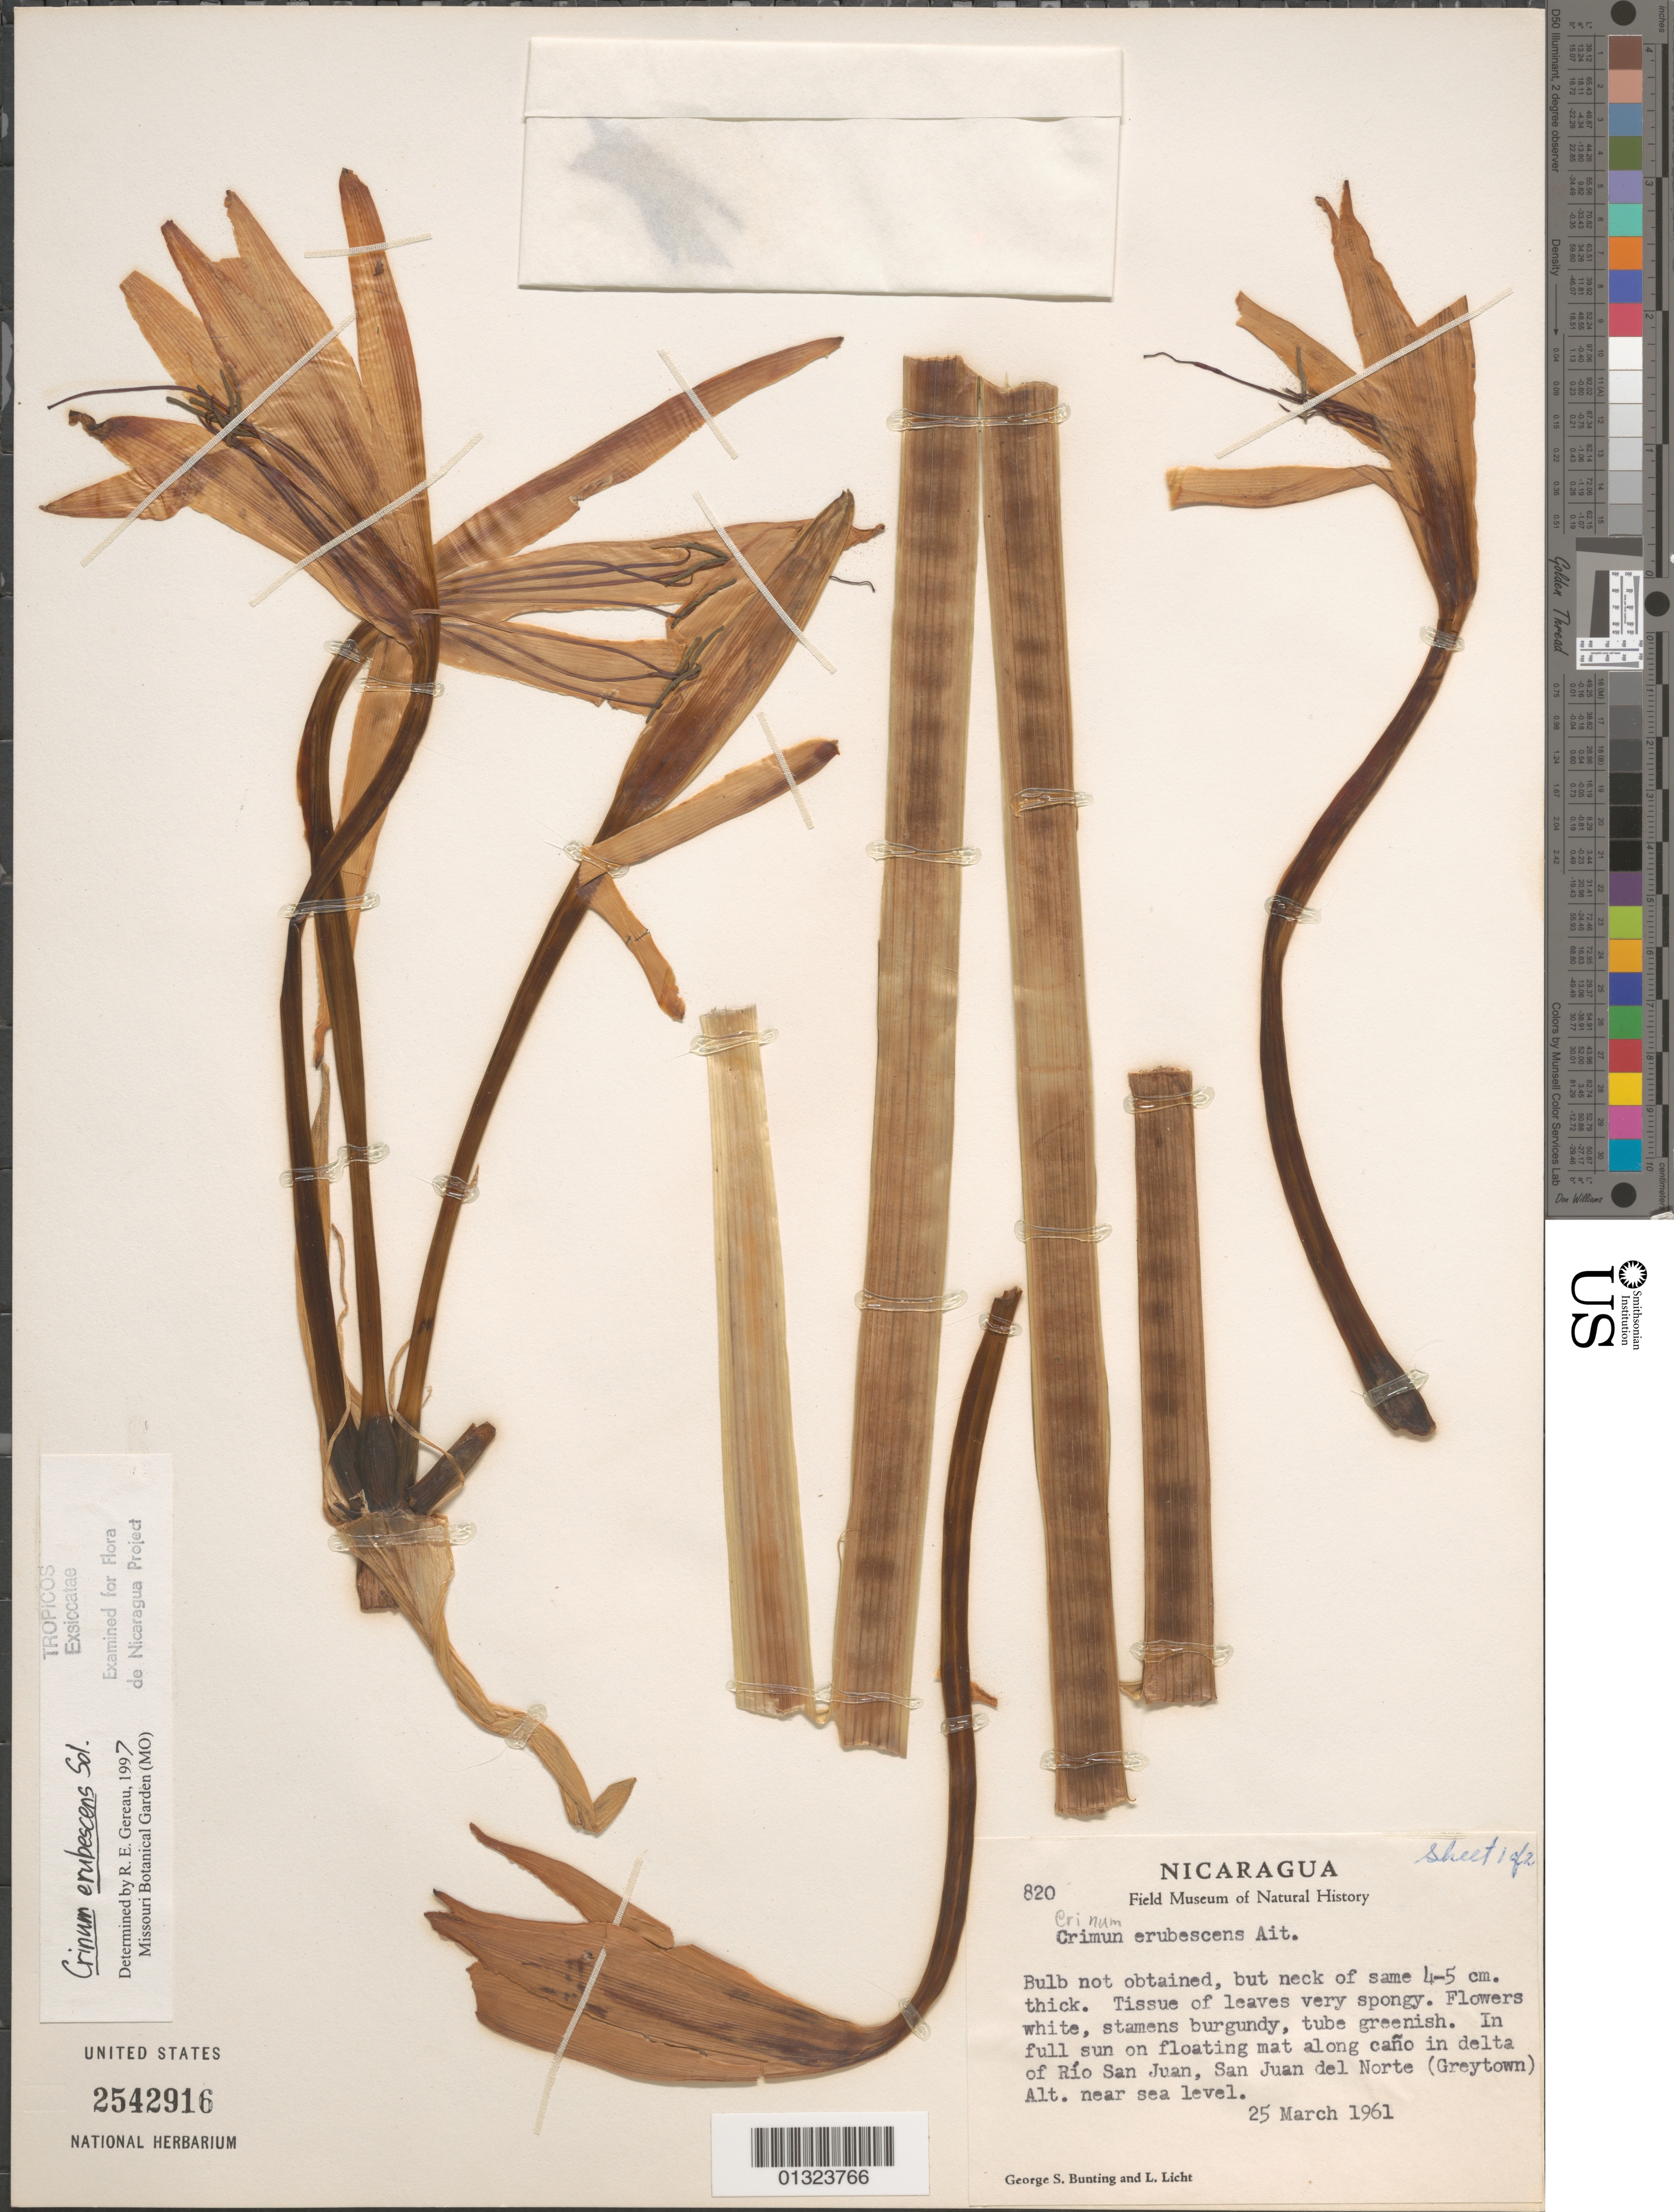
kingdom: Plantae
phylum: Tracheophyta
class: Liliopsida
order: Asparagales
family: Amaryllidaceae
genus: Crinum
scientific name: Crinum erubescens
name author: Aiton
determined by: Gereau, R. E.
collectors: G. S. Bunting & L. Licht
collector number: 820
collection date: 1961-03-25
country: Nicaragua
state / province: Rio San Juan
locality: along cano in delta of Rio San Juan, San Juan del Norte (Greytown)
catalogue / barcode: US 2542916